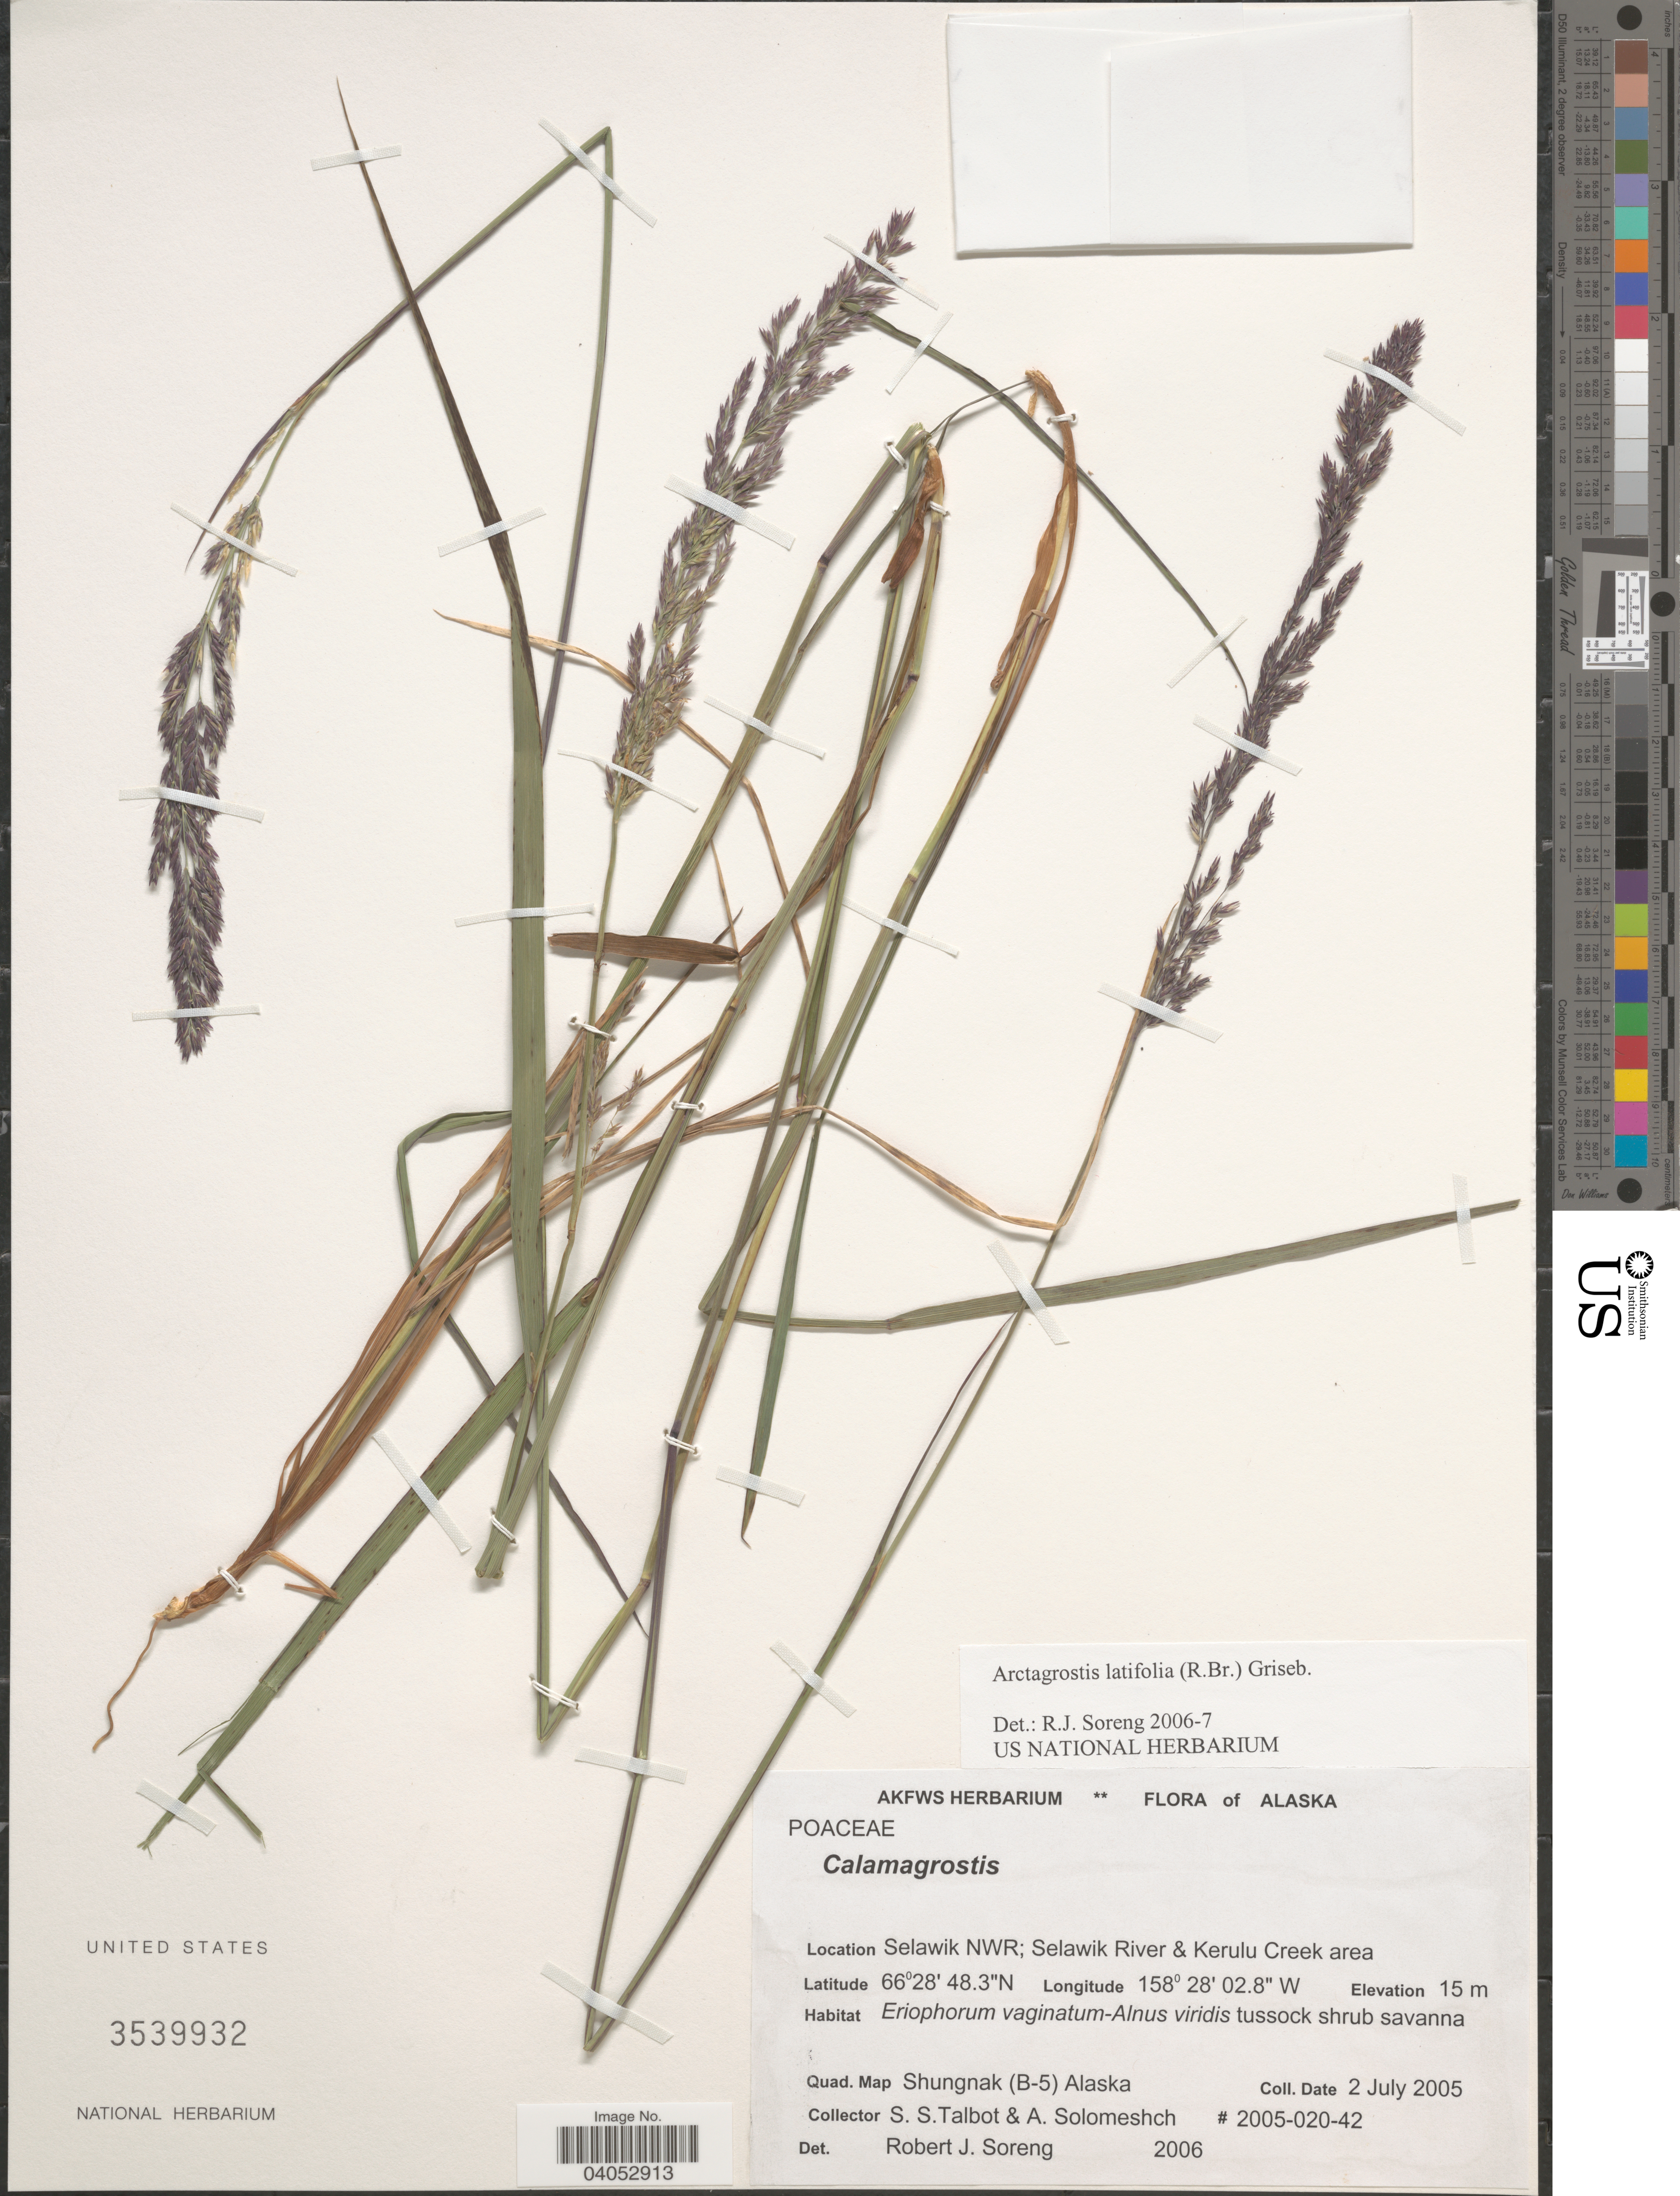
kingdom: Plantae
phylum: Tracheophyta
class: Liliopsida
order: Poales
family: Poaceae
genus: Arctagrostis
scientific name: Arctagrostis latifolia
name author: (R. Br.) Griseb.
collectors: S. S. Talbot & A. Solomeshch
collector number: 2005-020-42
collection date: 2005-07-02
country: United States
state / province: Alaska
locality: Selawik NWR; Selawik River & Kerulu Creek area. Quad. Map Shungnak (B-5).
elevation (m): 15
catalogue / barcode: US 3539932